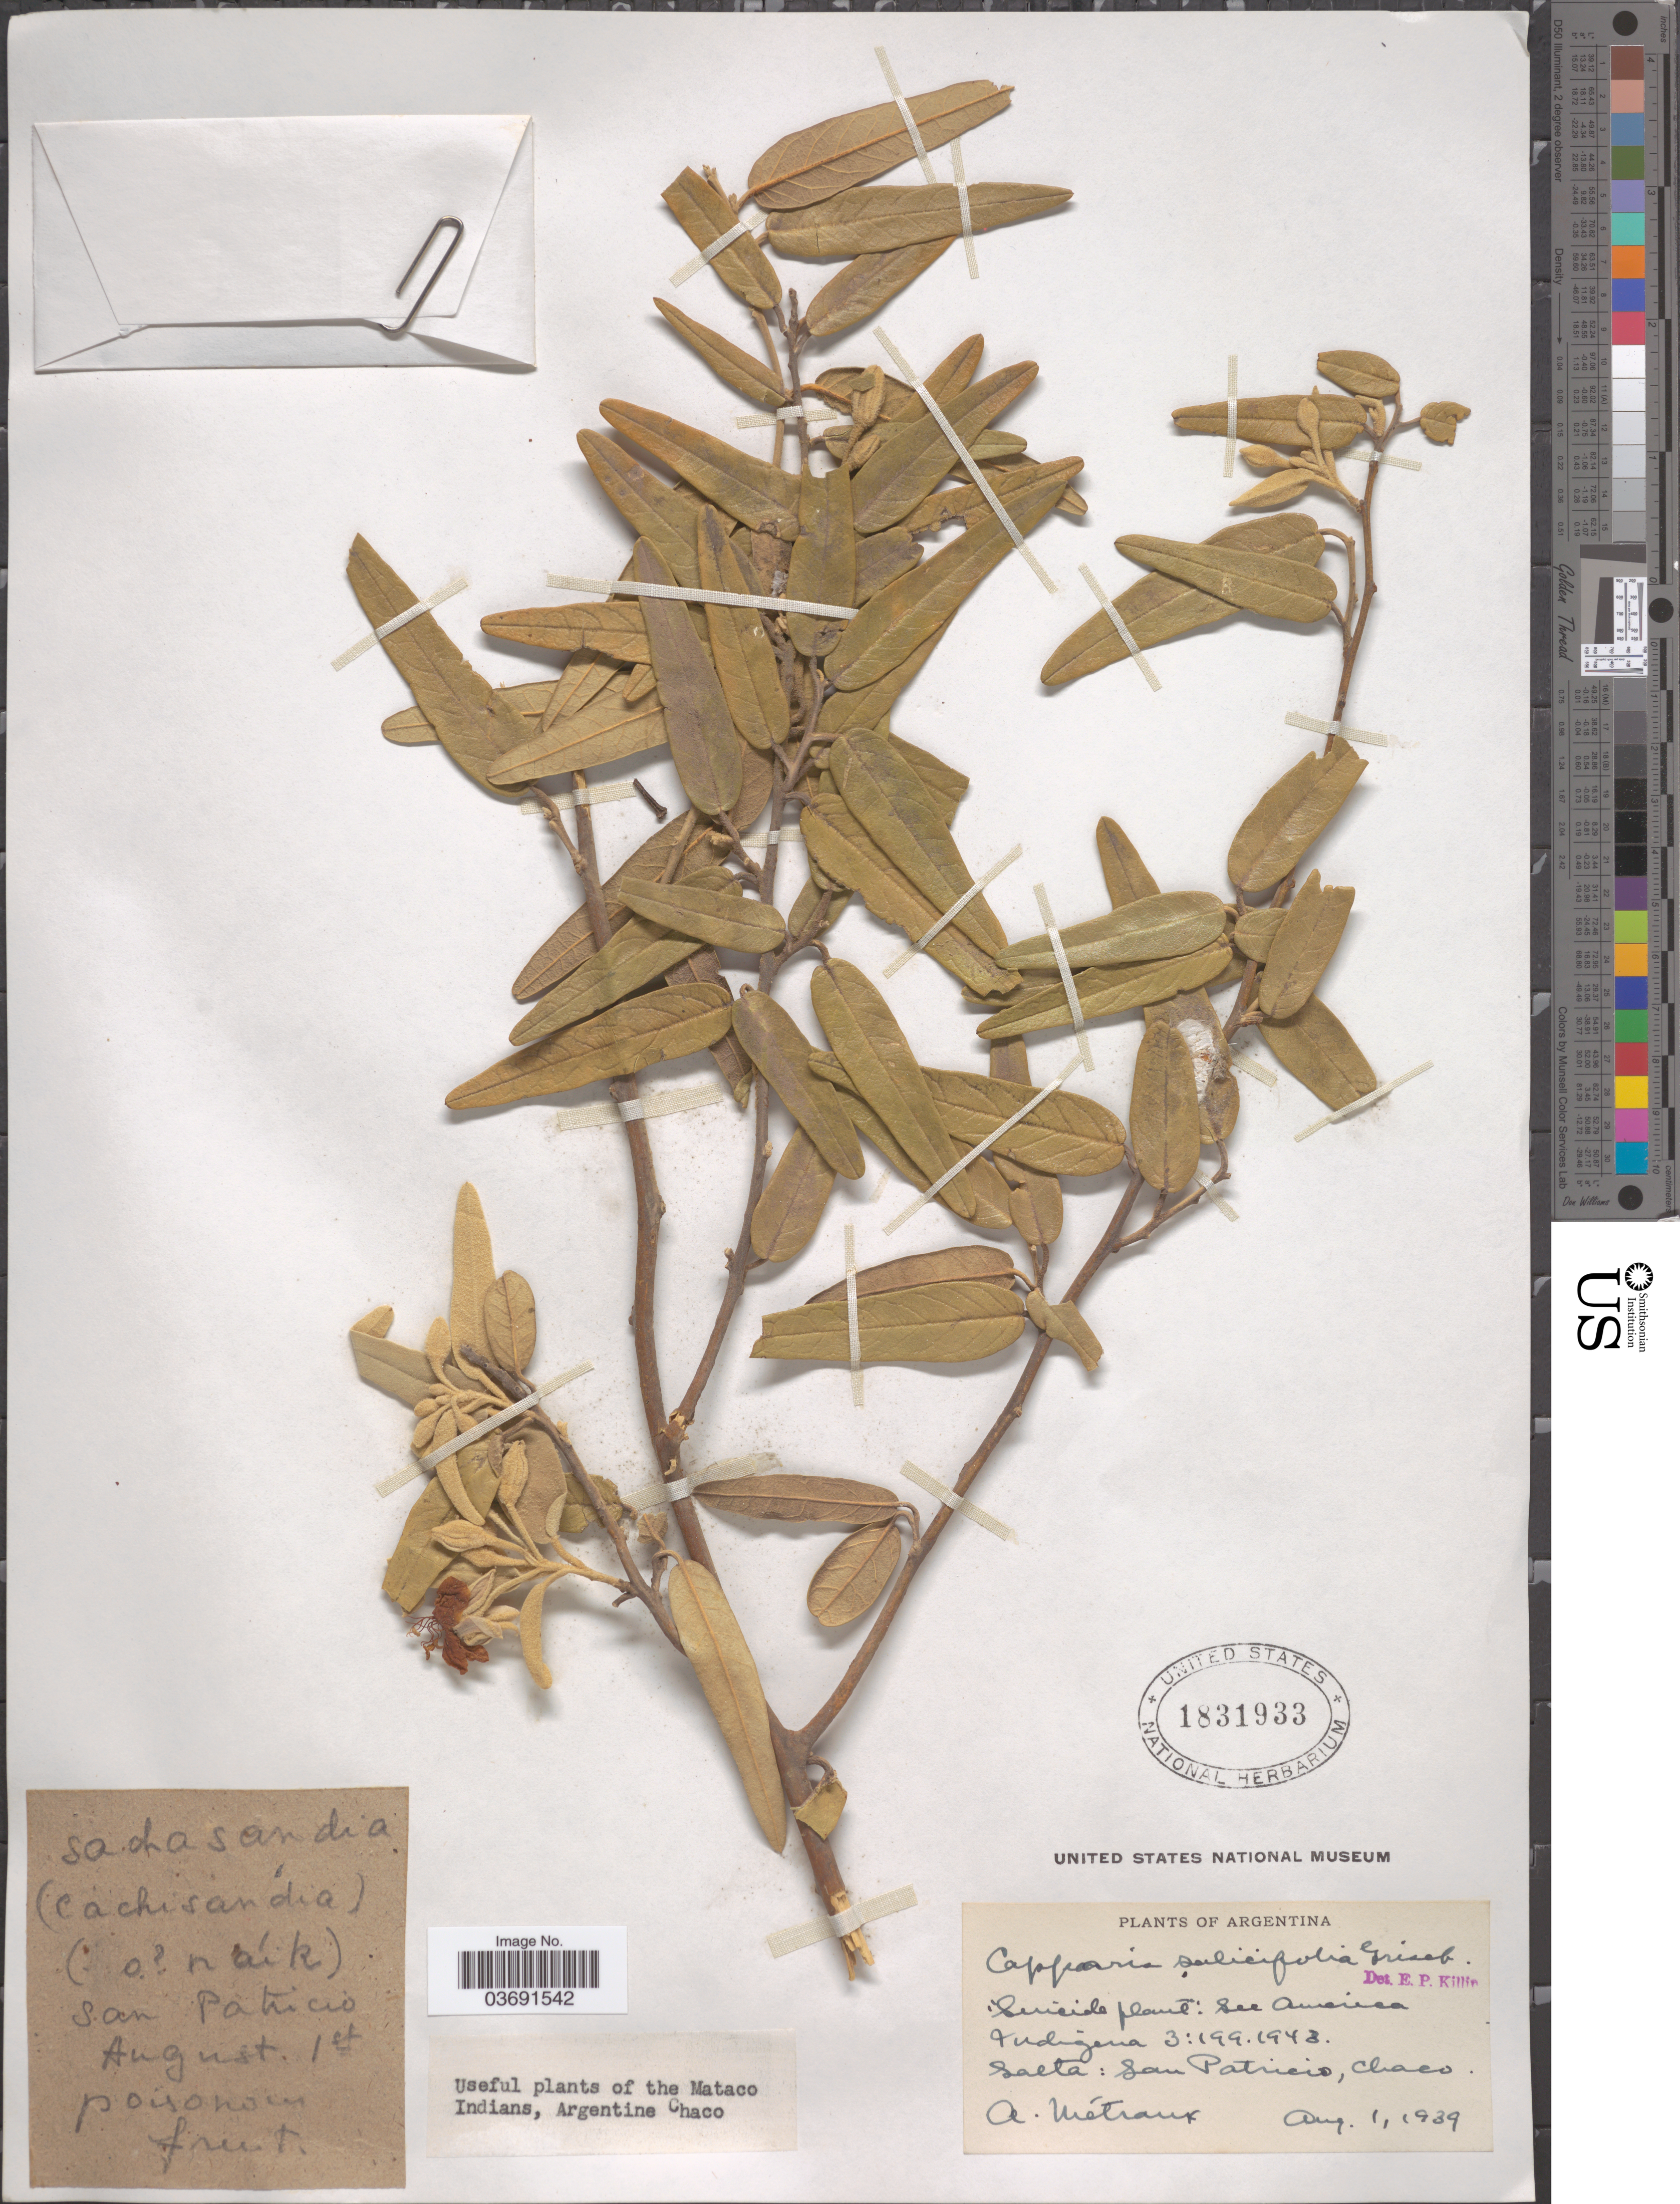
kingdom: Plantae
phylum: Tracheophyta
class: Magnoliopsida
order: Brassicales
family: Capparaceae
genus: Sarcotoxicum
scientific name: Sarcotoxicum salicifolium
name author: (Griseb.) Cornejo & Iltis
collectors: A. Metraux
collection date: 1939-08-01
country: Argentina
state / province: Salta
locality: San Patricio, Chaco.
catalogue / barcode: US 1831933